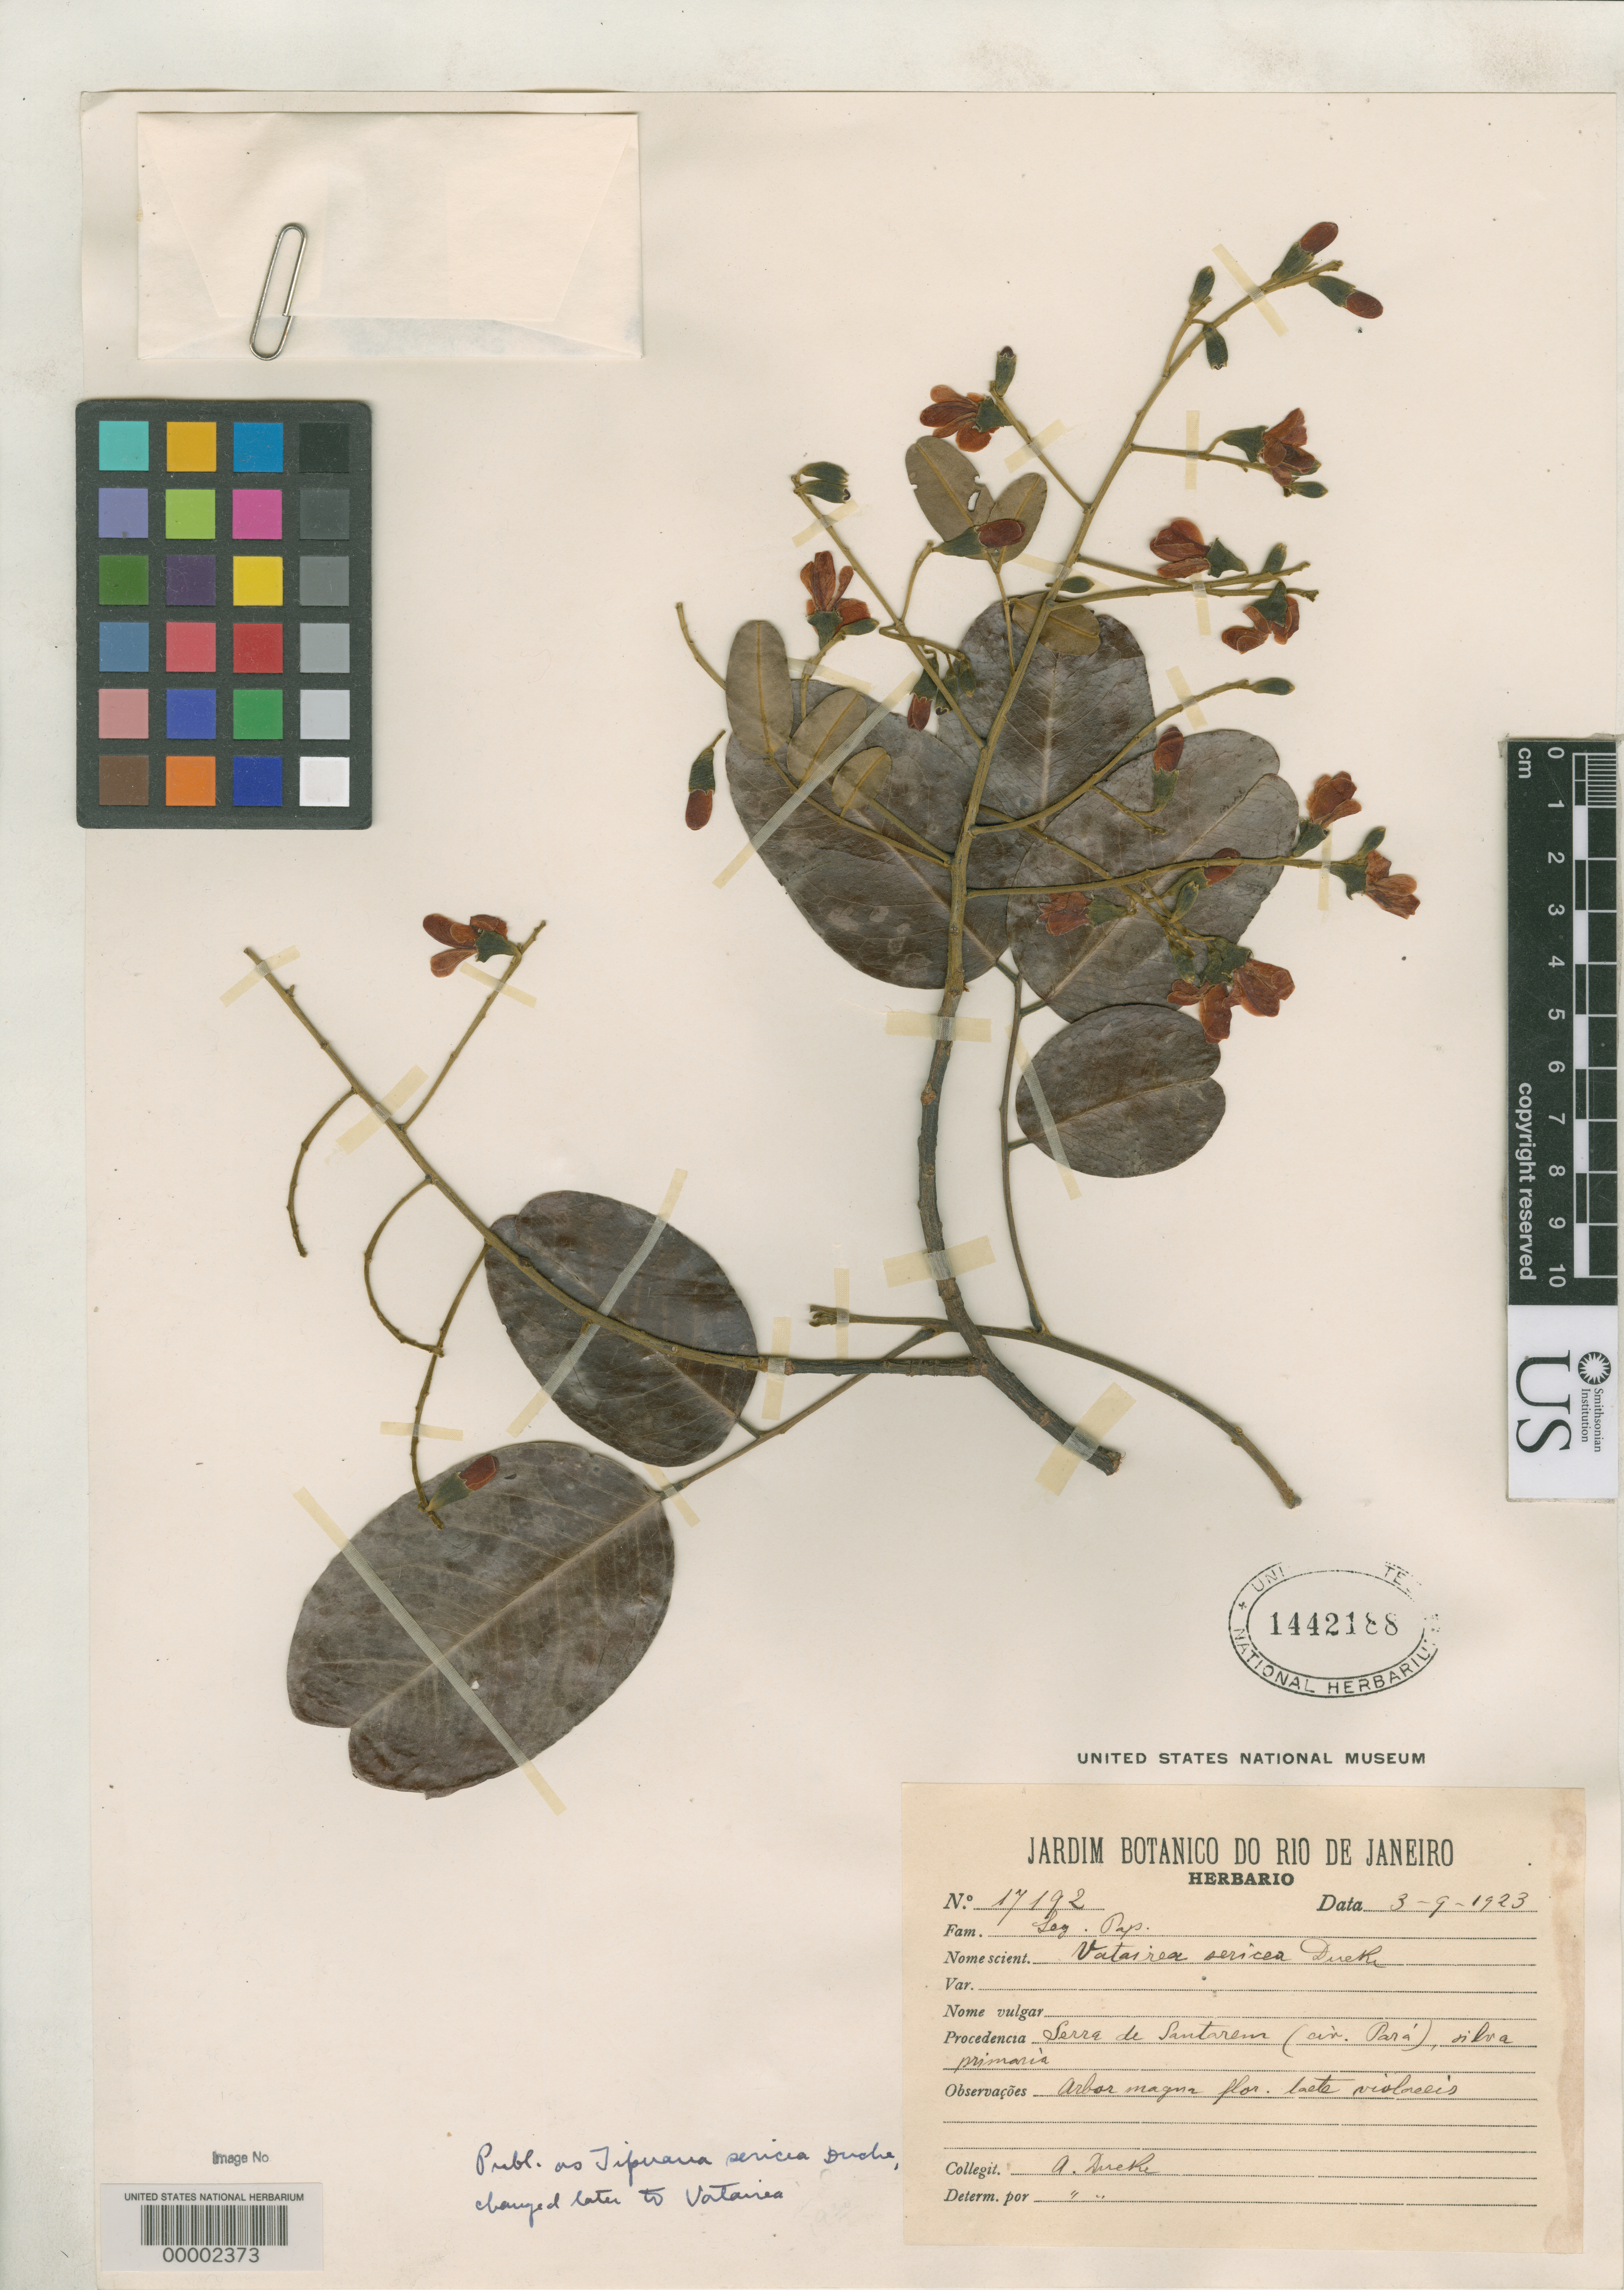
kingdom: Plantae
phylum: Tracheophyta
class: Magnoliopsida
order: Fabales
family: Fabaceae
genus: Tipuana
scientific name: Tipuana sericea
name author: Ducke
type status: Syntype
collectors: A. Ducke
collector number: Herb. Jard. Bot. Rio 17192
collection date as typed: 03 Sep 1923 or 09 Mar 1923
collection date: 1923-03-09 or 1923-09-03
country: Brazil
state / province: Pará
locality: Lower Tapajoz River, Serra da Santarem.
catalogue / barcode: US 1442188